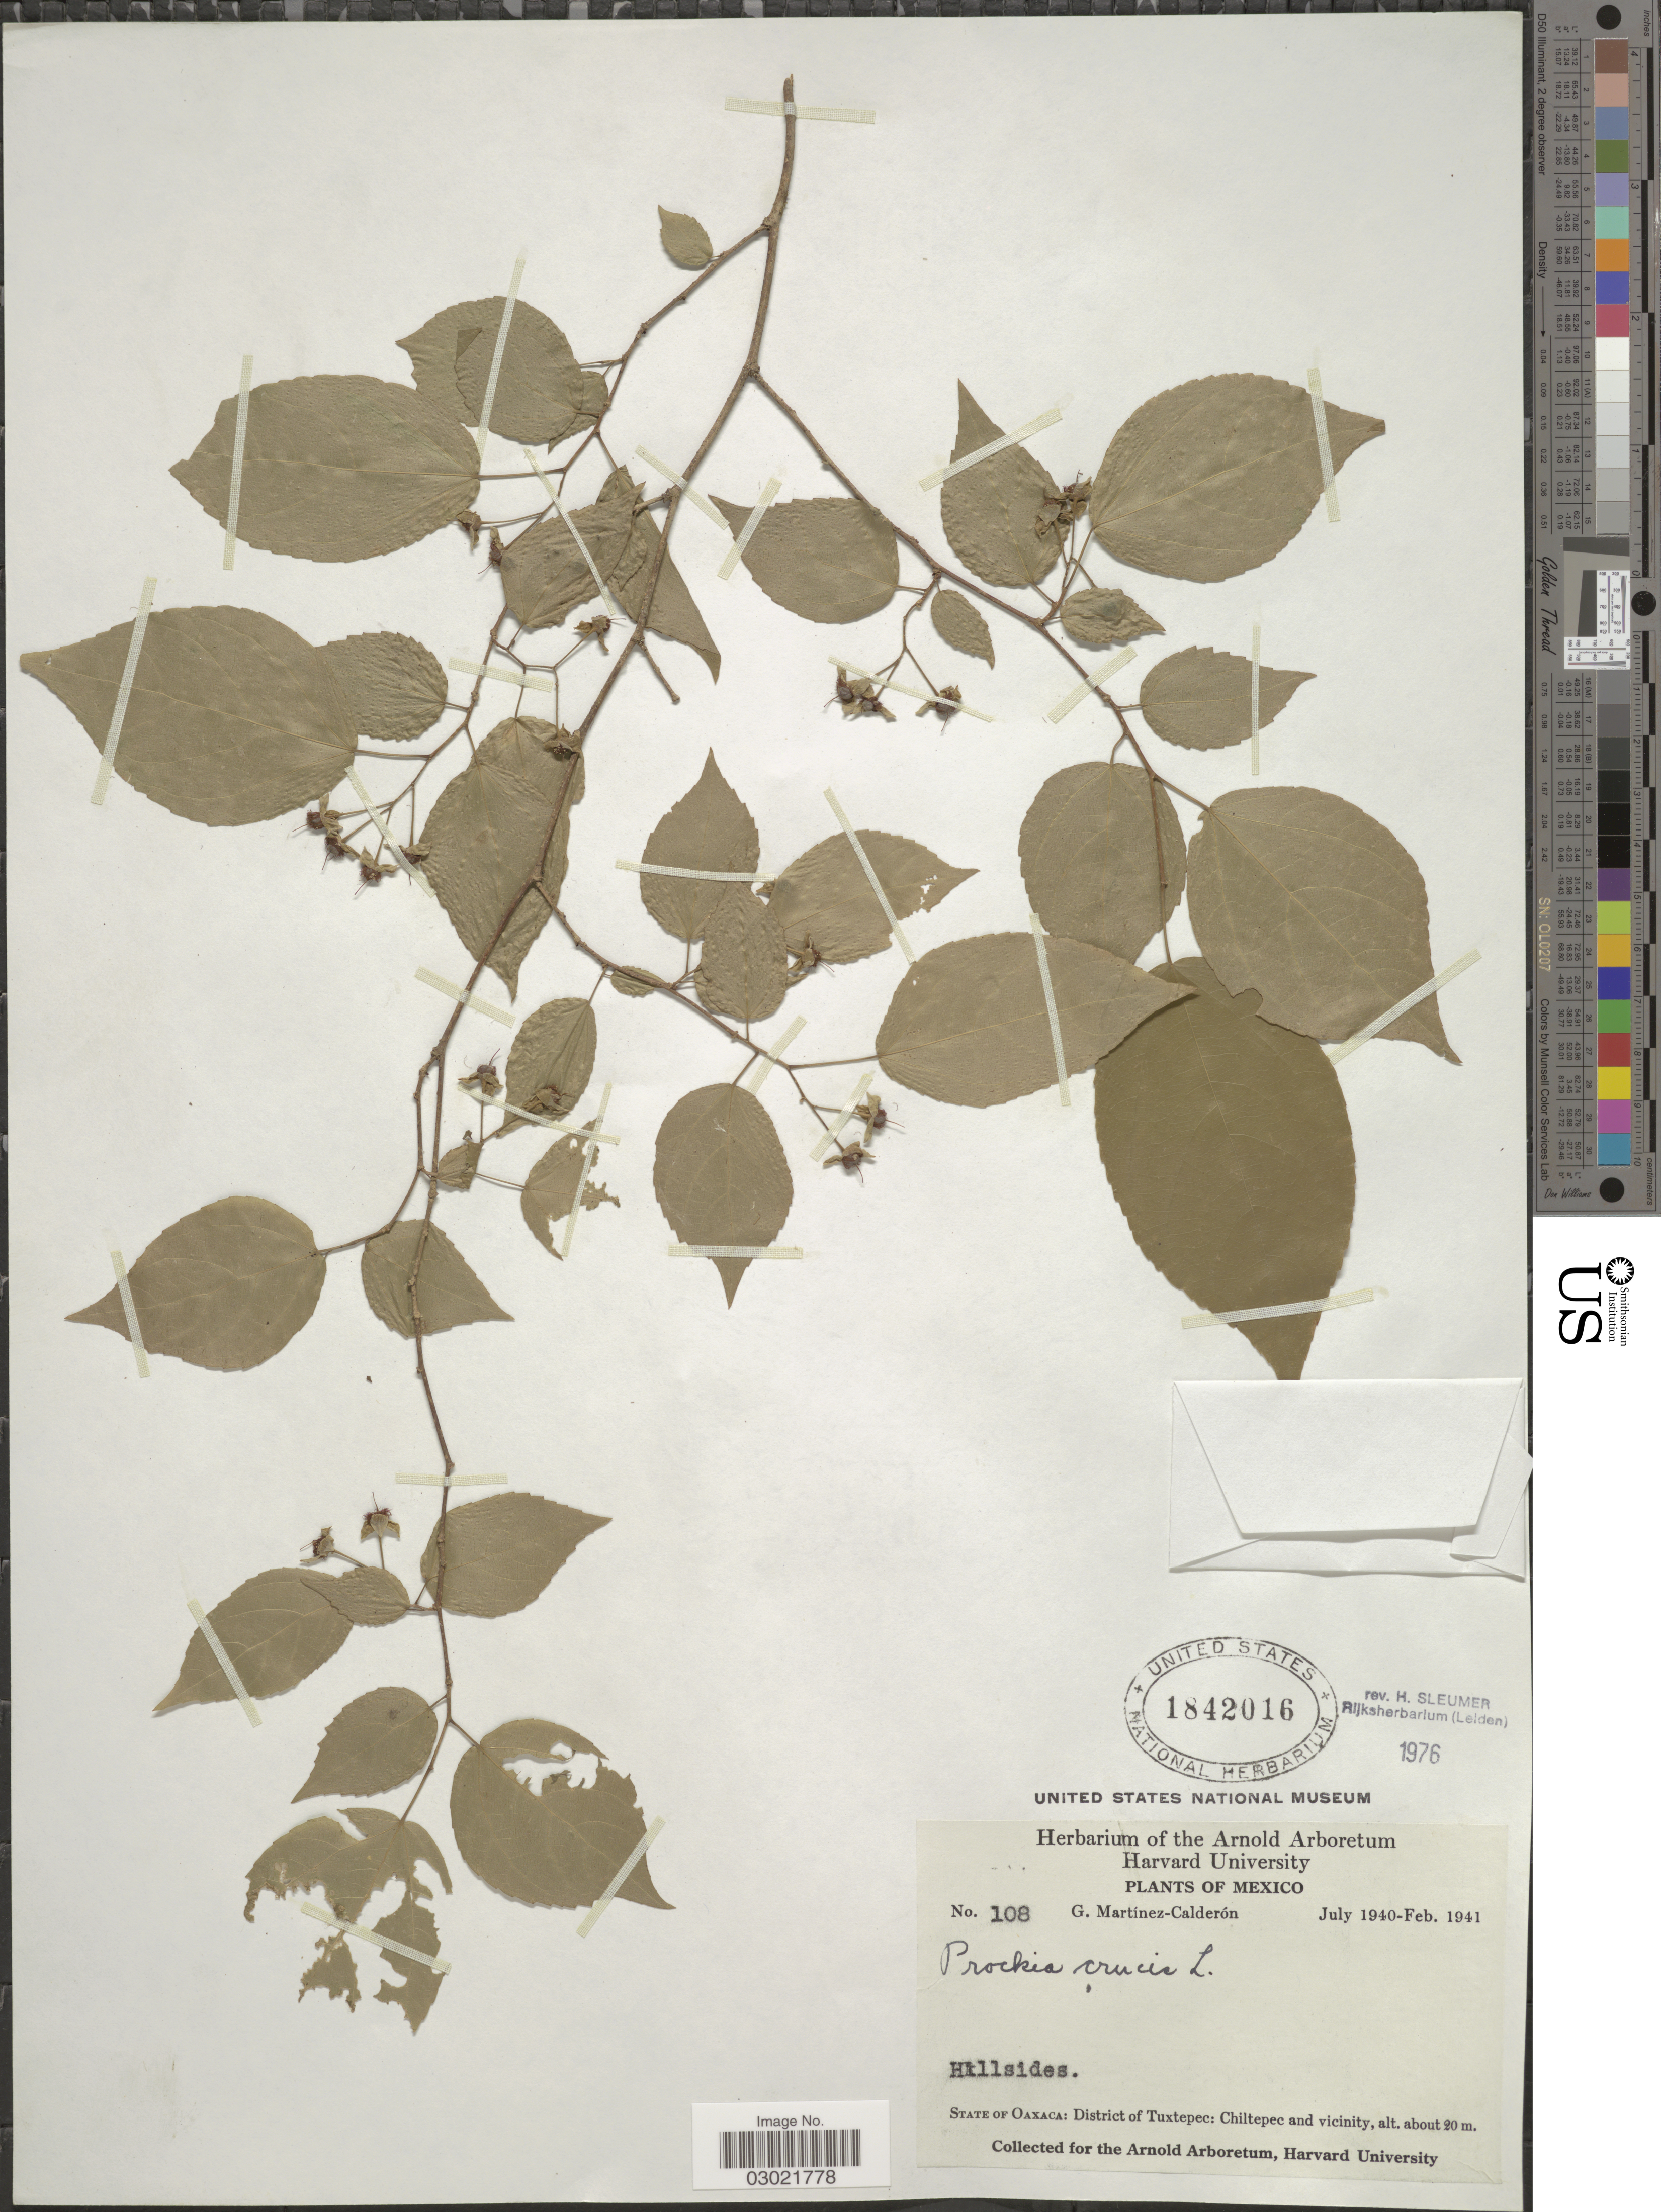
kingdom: Plantae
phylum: Tracheophyta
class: Magnoliopsida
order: Malpighiales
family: Salicaceae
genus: Prockia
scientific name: Prockia crucis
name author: P. Browne ex L.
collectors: G. Martínez Calderón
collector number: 108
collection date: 1940-07/1941-02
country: Mexico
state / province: Oaxaca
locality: District of Tuxtepec: Chiltepec and vicinity.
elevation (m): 20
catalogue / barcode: US 1842016